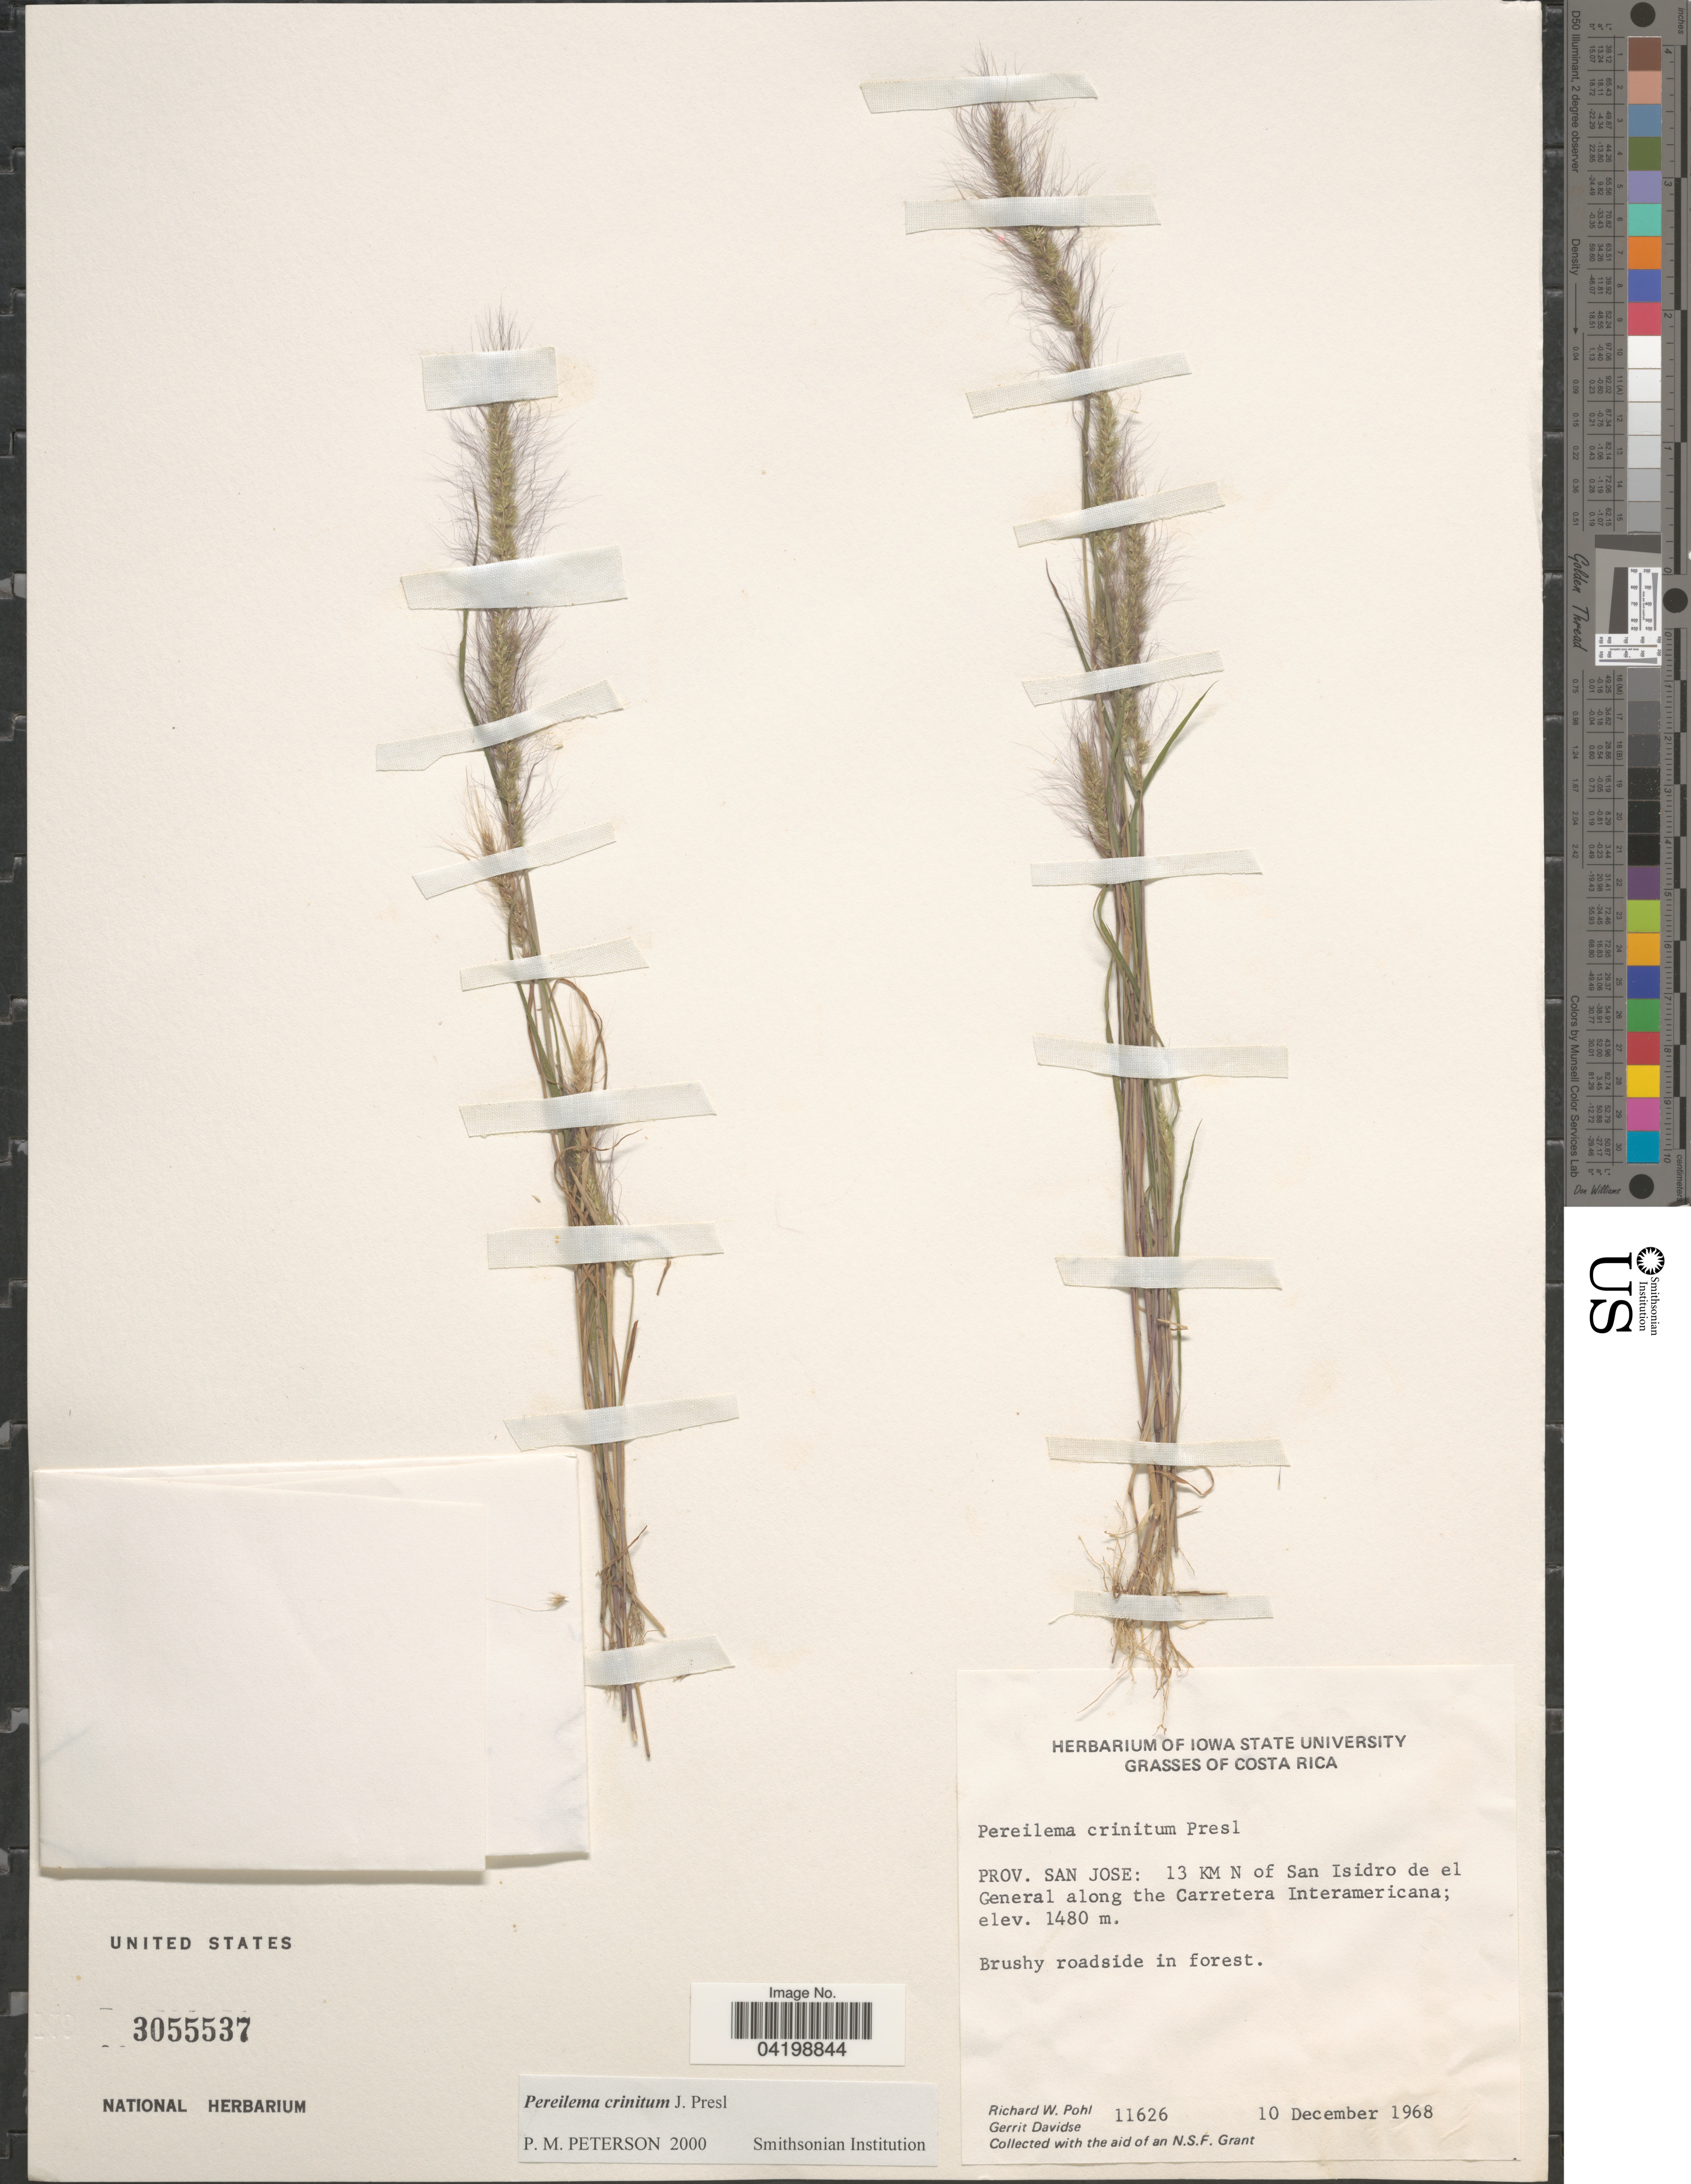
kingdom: Plantae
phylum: Tracheophyta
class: Liliopsida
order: Poales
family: Poaceae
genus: Muhlenbergia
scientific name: Muhlenbergia pereilema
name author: P.M. Peterson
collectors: R. W. Pohl & G. Davidse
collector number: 11626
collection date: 1968-12-10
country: Costa Rica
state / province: San José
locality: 13 KM N of San Isidro de el General along the Carretera Interamericana.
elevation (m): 1480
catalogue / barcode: US 3055537